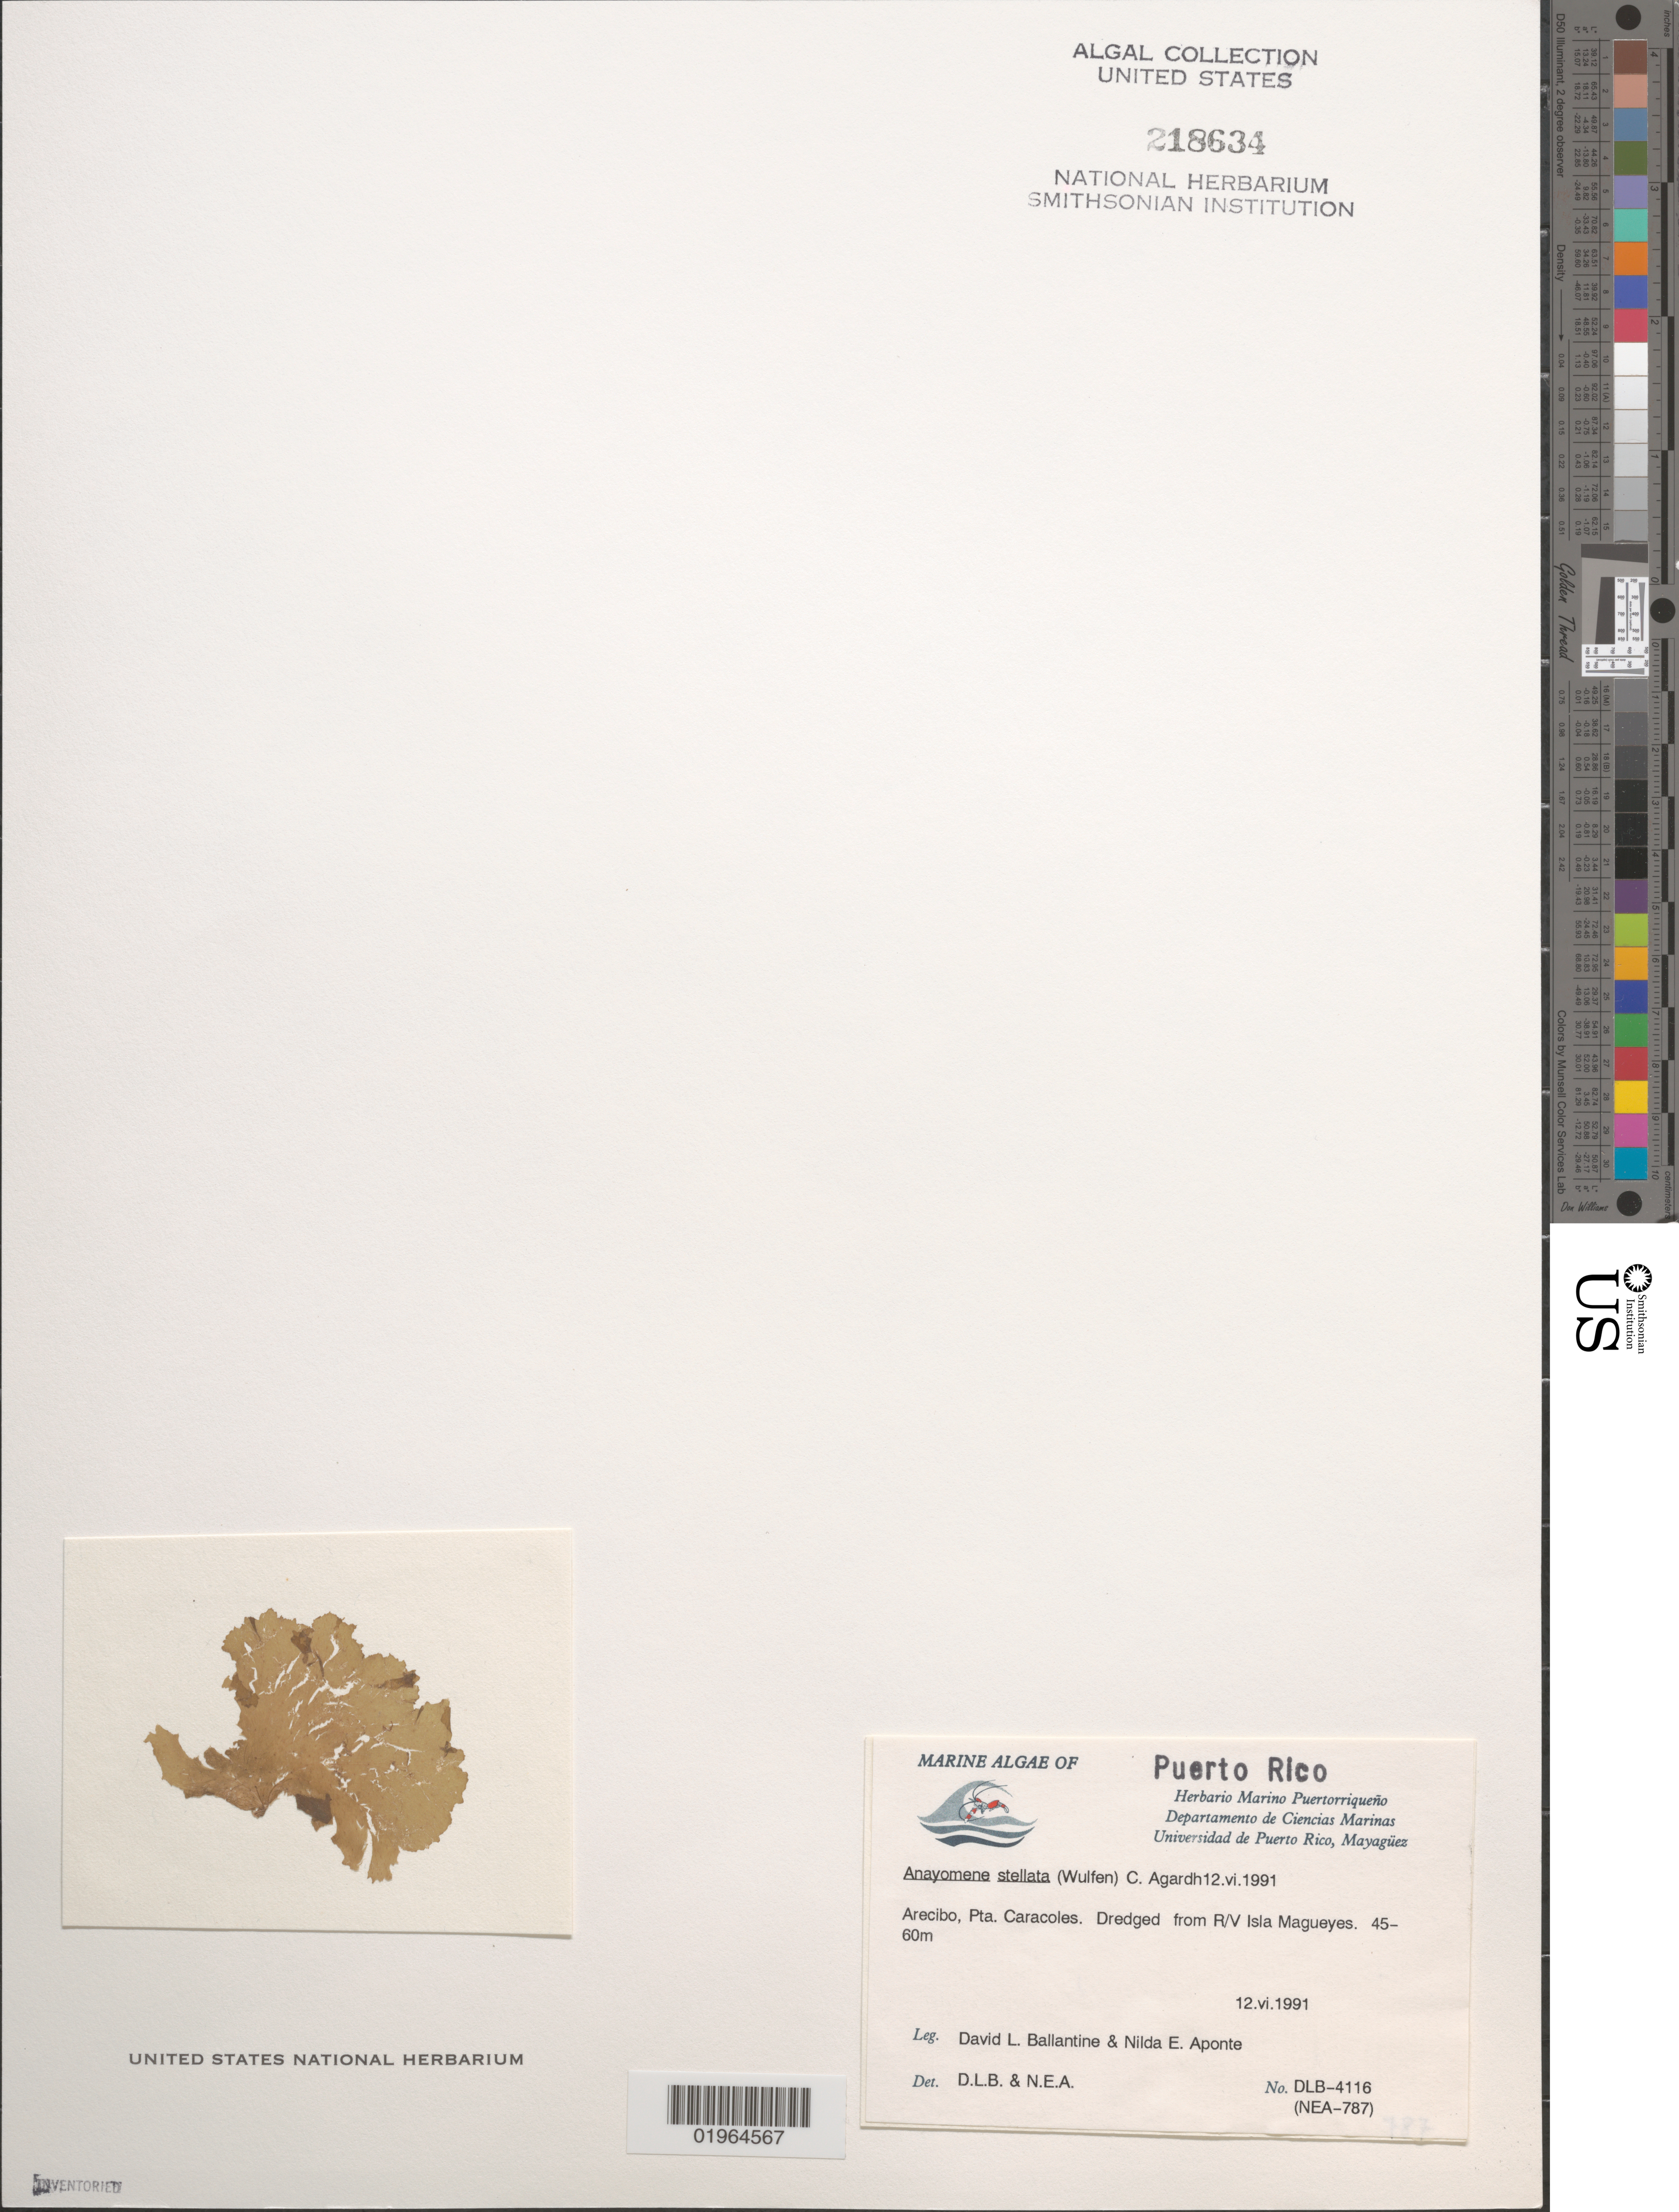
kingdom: Plantae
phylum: Chlorophyta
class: Ulvophyceae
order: Cladophorales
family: Anadyomenaceae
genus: Anadyomene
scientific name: Anadyomene stellata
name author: (Wulfen) C. Agardh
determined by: Ballantine, D. L.; Aponte, N. E.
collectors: D.L. Ballantine & N. E. Aponte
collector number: DLB 4116, NEA 787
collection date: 1991-06-12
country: Puerto Rico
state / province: Arecibo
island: Isla Magueyes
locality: Pta. Caracoles.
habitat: Dredged from R/V.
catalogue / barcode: US 218634